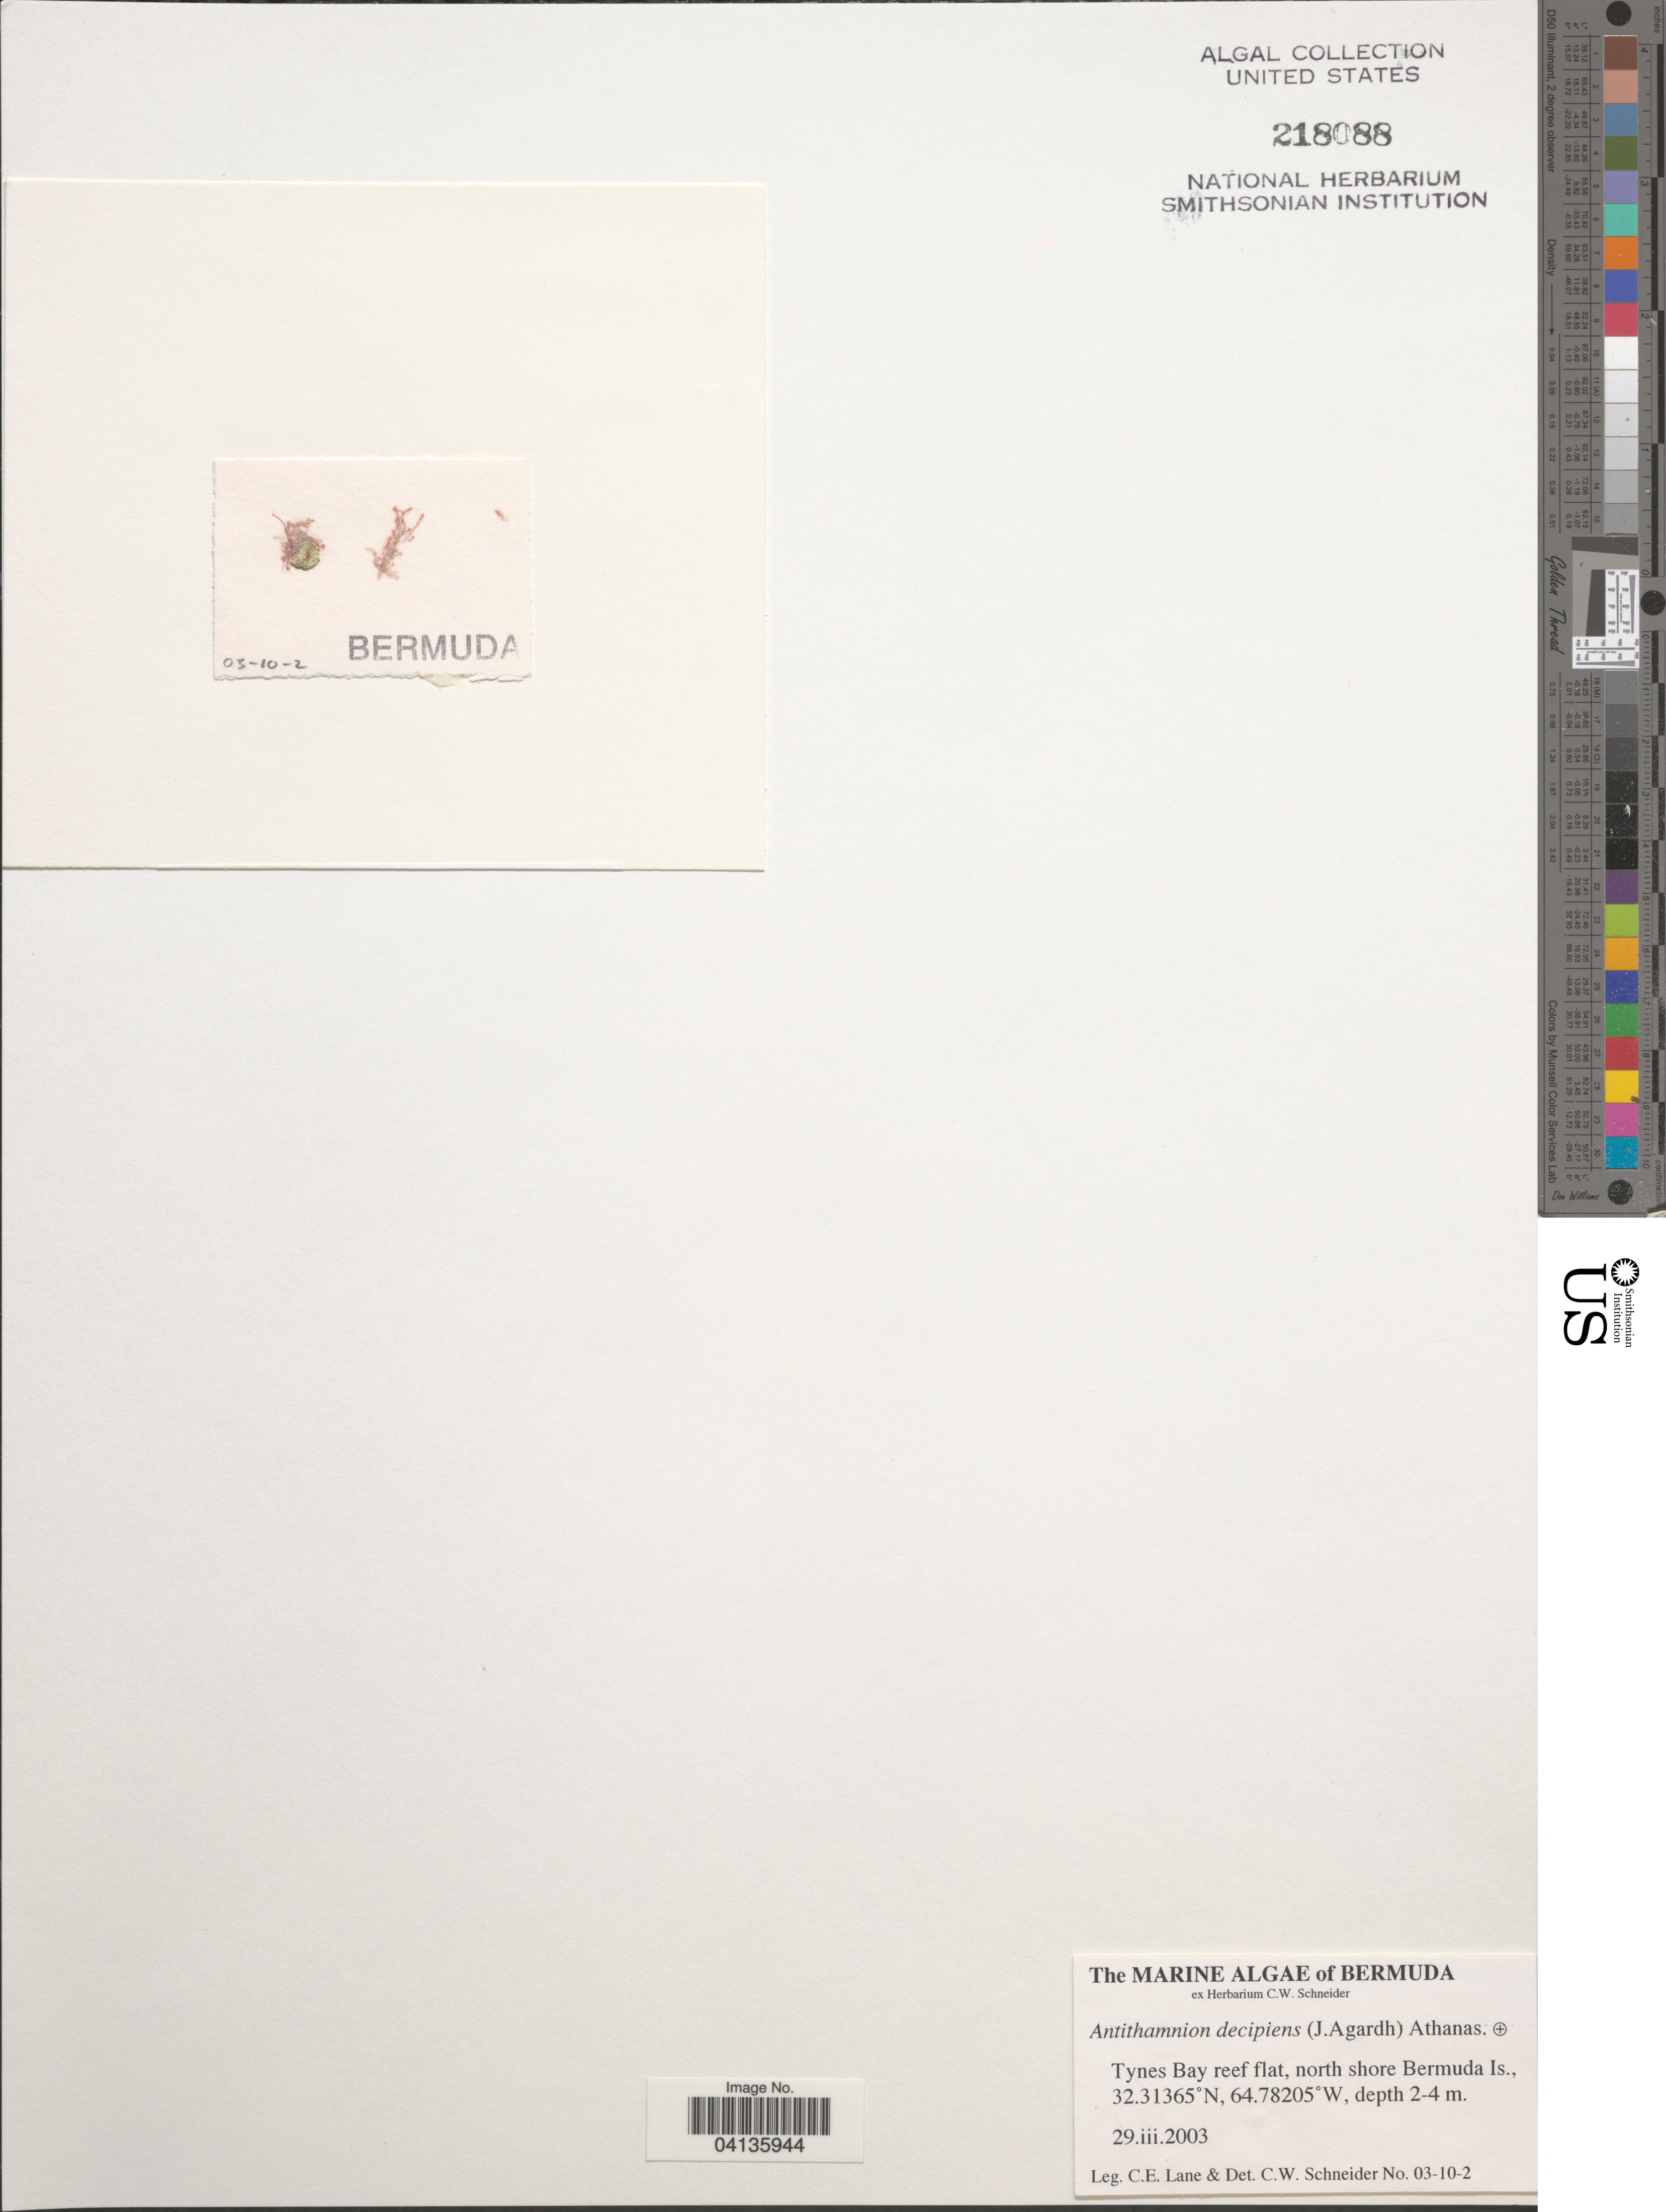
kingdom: Plantae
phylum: Rhodophyta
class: Florideophyceae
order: Ceramiales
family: Ceramiaceae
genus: Antithamnion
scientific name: Antithamnion decipiens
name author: (J. Agardh) A. Athanasiadis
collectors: C. E. Lane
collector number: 03-10-2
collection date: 2003-03-29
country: Bermuda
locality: Tynes Bay reef flat, north shore Bermuda Is.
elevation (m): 2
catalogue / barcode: US 218088